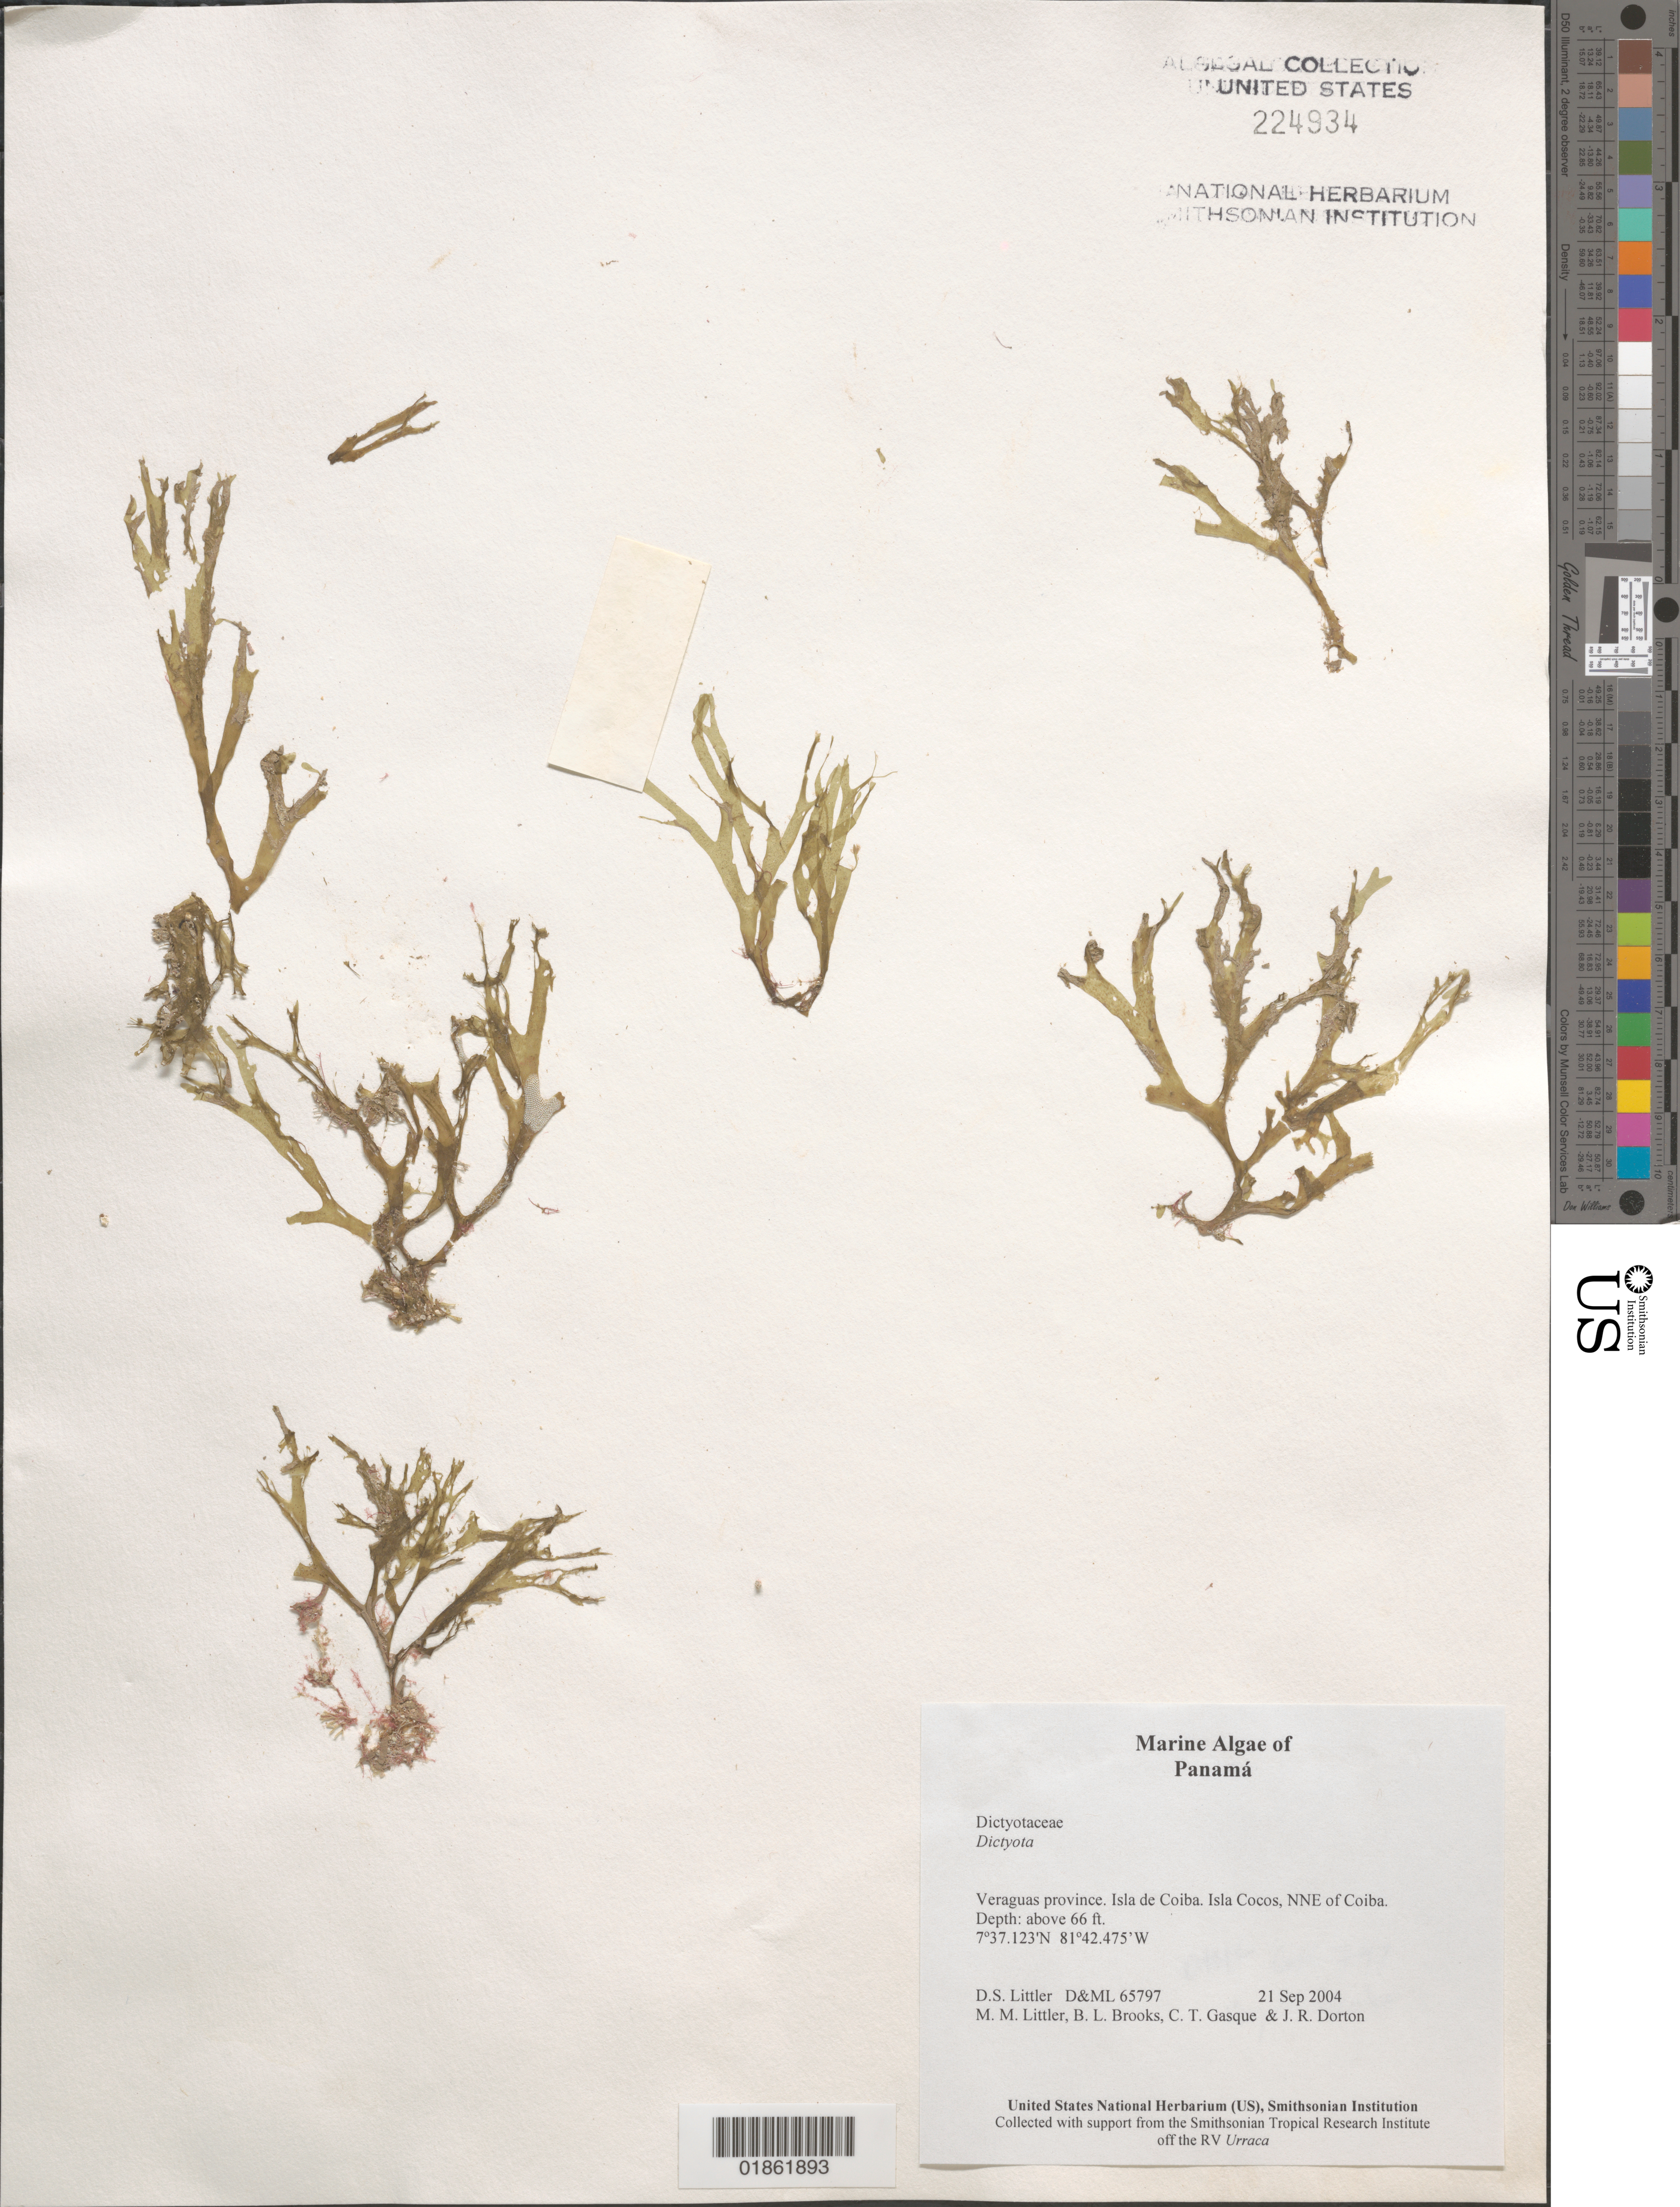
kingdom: Chromista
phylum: Ochrophyta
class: Phaeophyceae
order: Dictyotales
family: Dictyotaceae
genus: Dictyota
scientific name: Dictyota sp.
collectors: D. S. Littler, M. M. Littler, J. Dorton & C. Gasque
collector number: D&ML 65797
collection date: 2004-09-21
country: Panama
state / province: Veraguas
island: Coiba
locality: Isla de Coiba. NNE. Islas Cocos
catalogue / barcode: US 224934